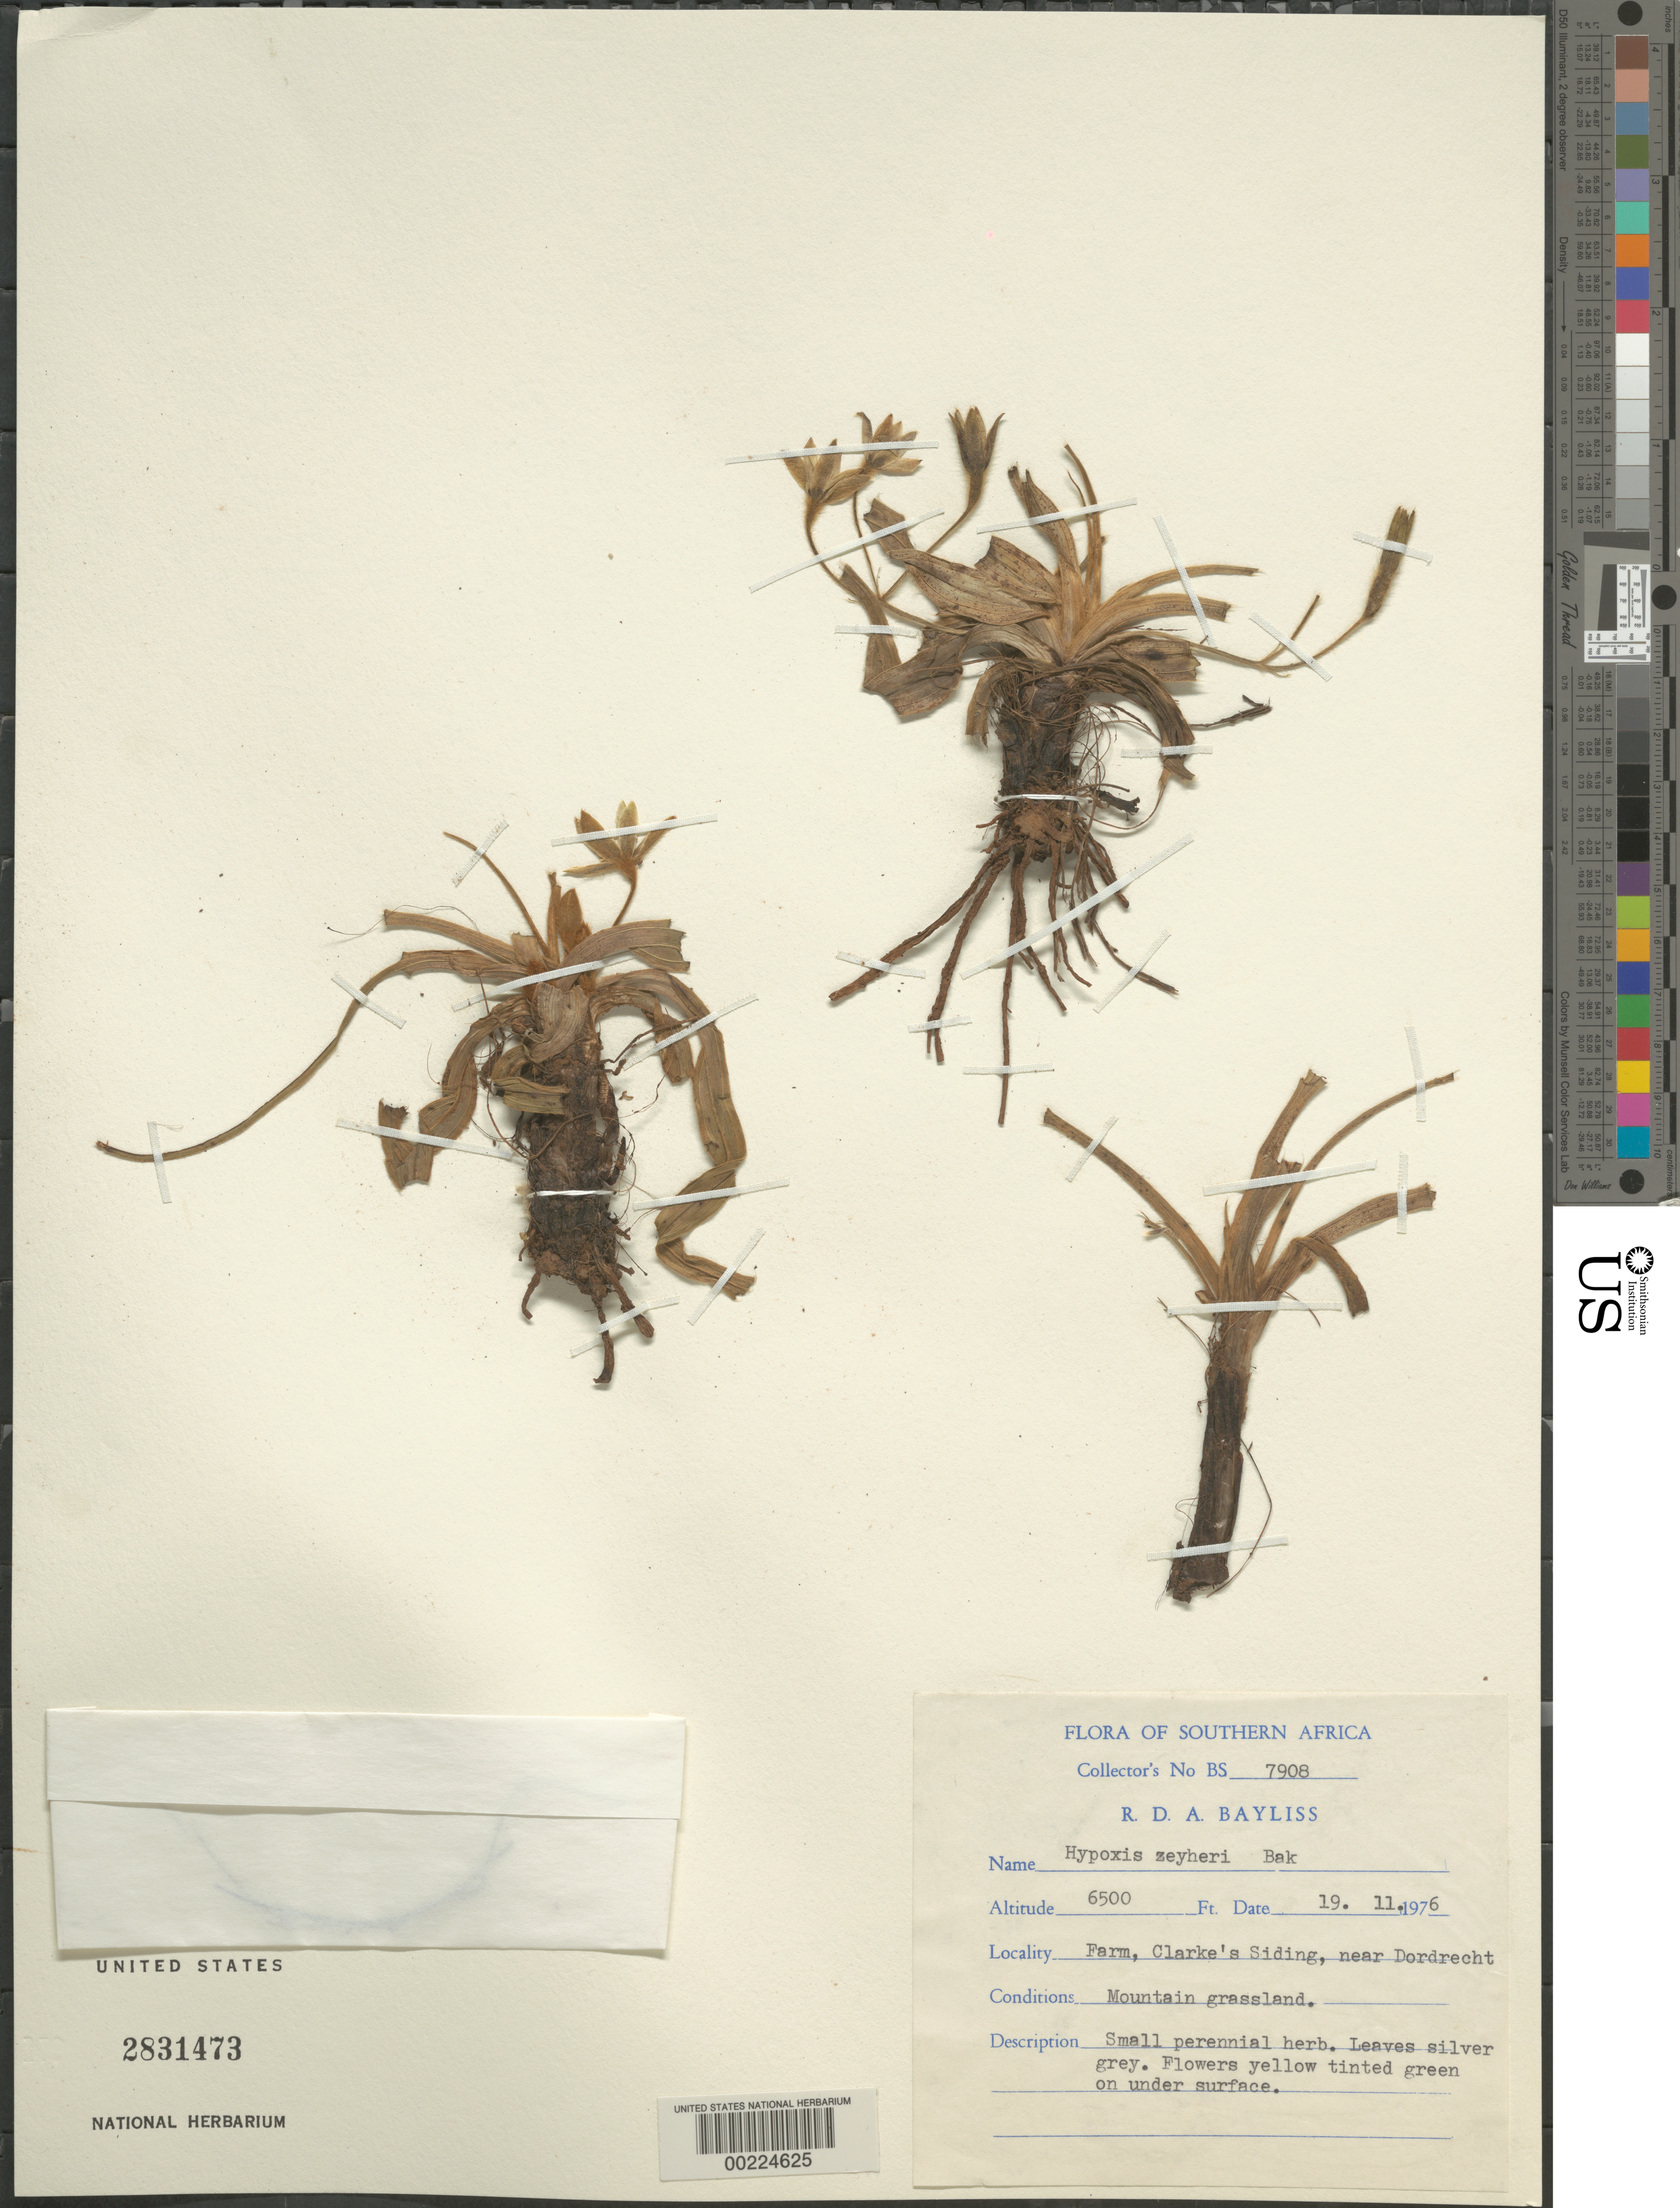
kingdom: Plantae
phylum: Tracheophyta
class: Liliopsida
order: Asparagales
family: Hypoxidaceae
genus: Hypoxis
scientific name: Hypoxis zeyheri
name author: Baker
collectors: R. D. Bayliss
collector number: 7908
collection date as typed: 19 Nov 1976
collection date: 1976-11-19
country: South Africa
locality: Farm, clarke's siding, near dordrecht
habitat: Mountain grassland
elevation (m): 1981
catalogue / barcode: US 2831473